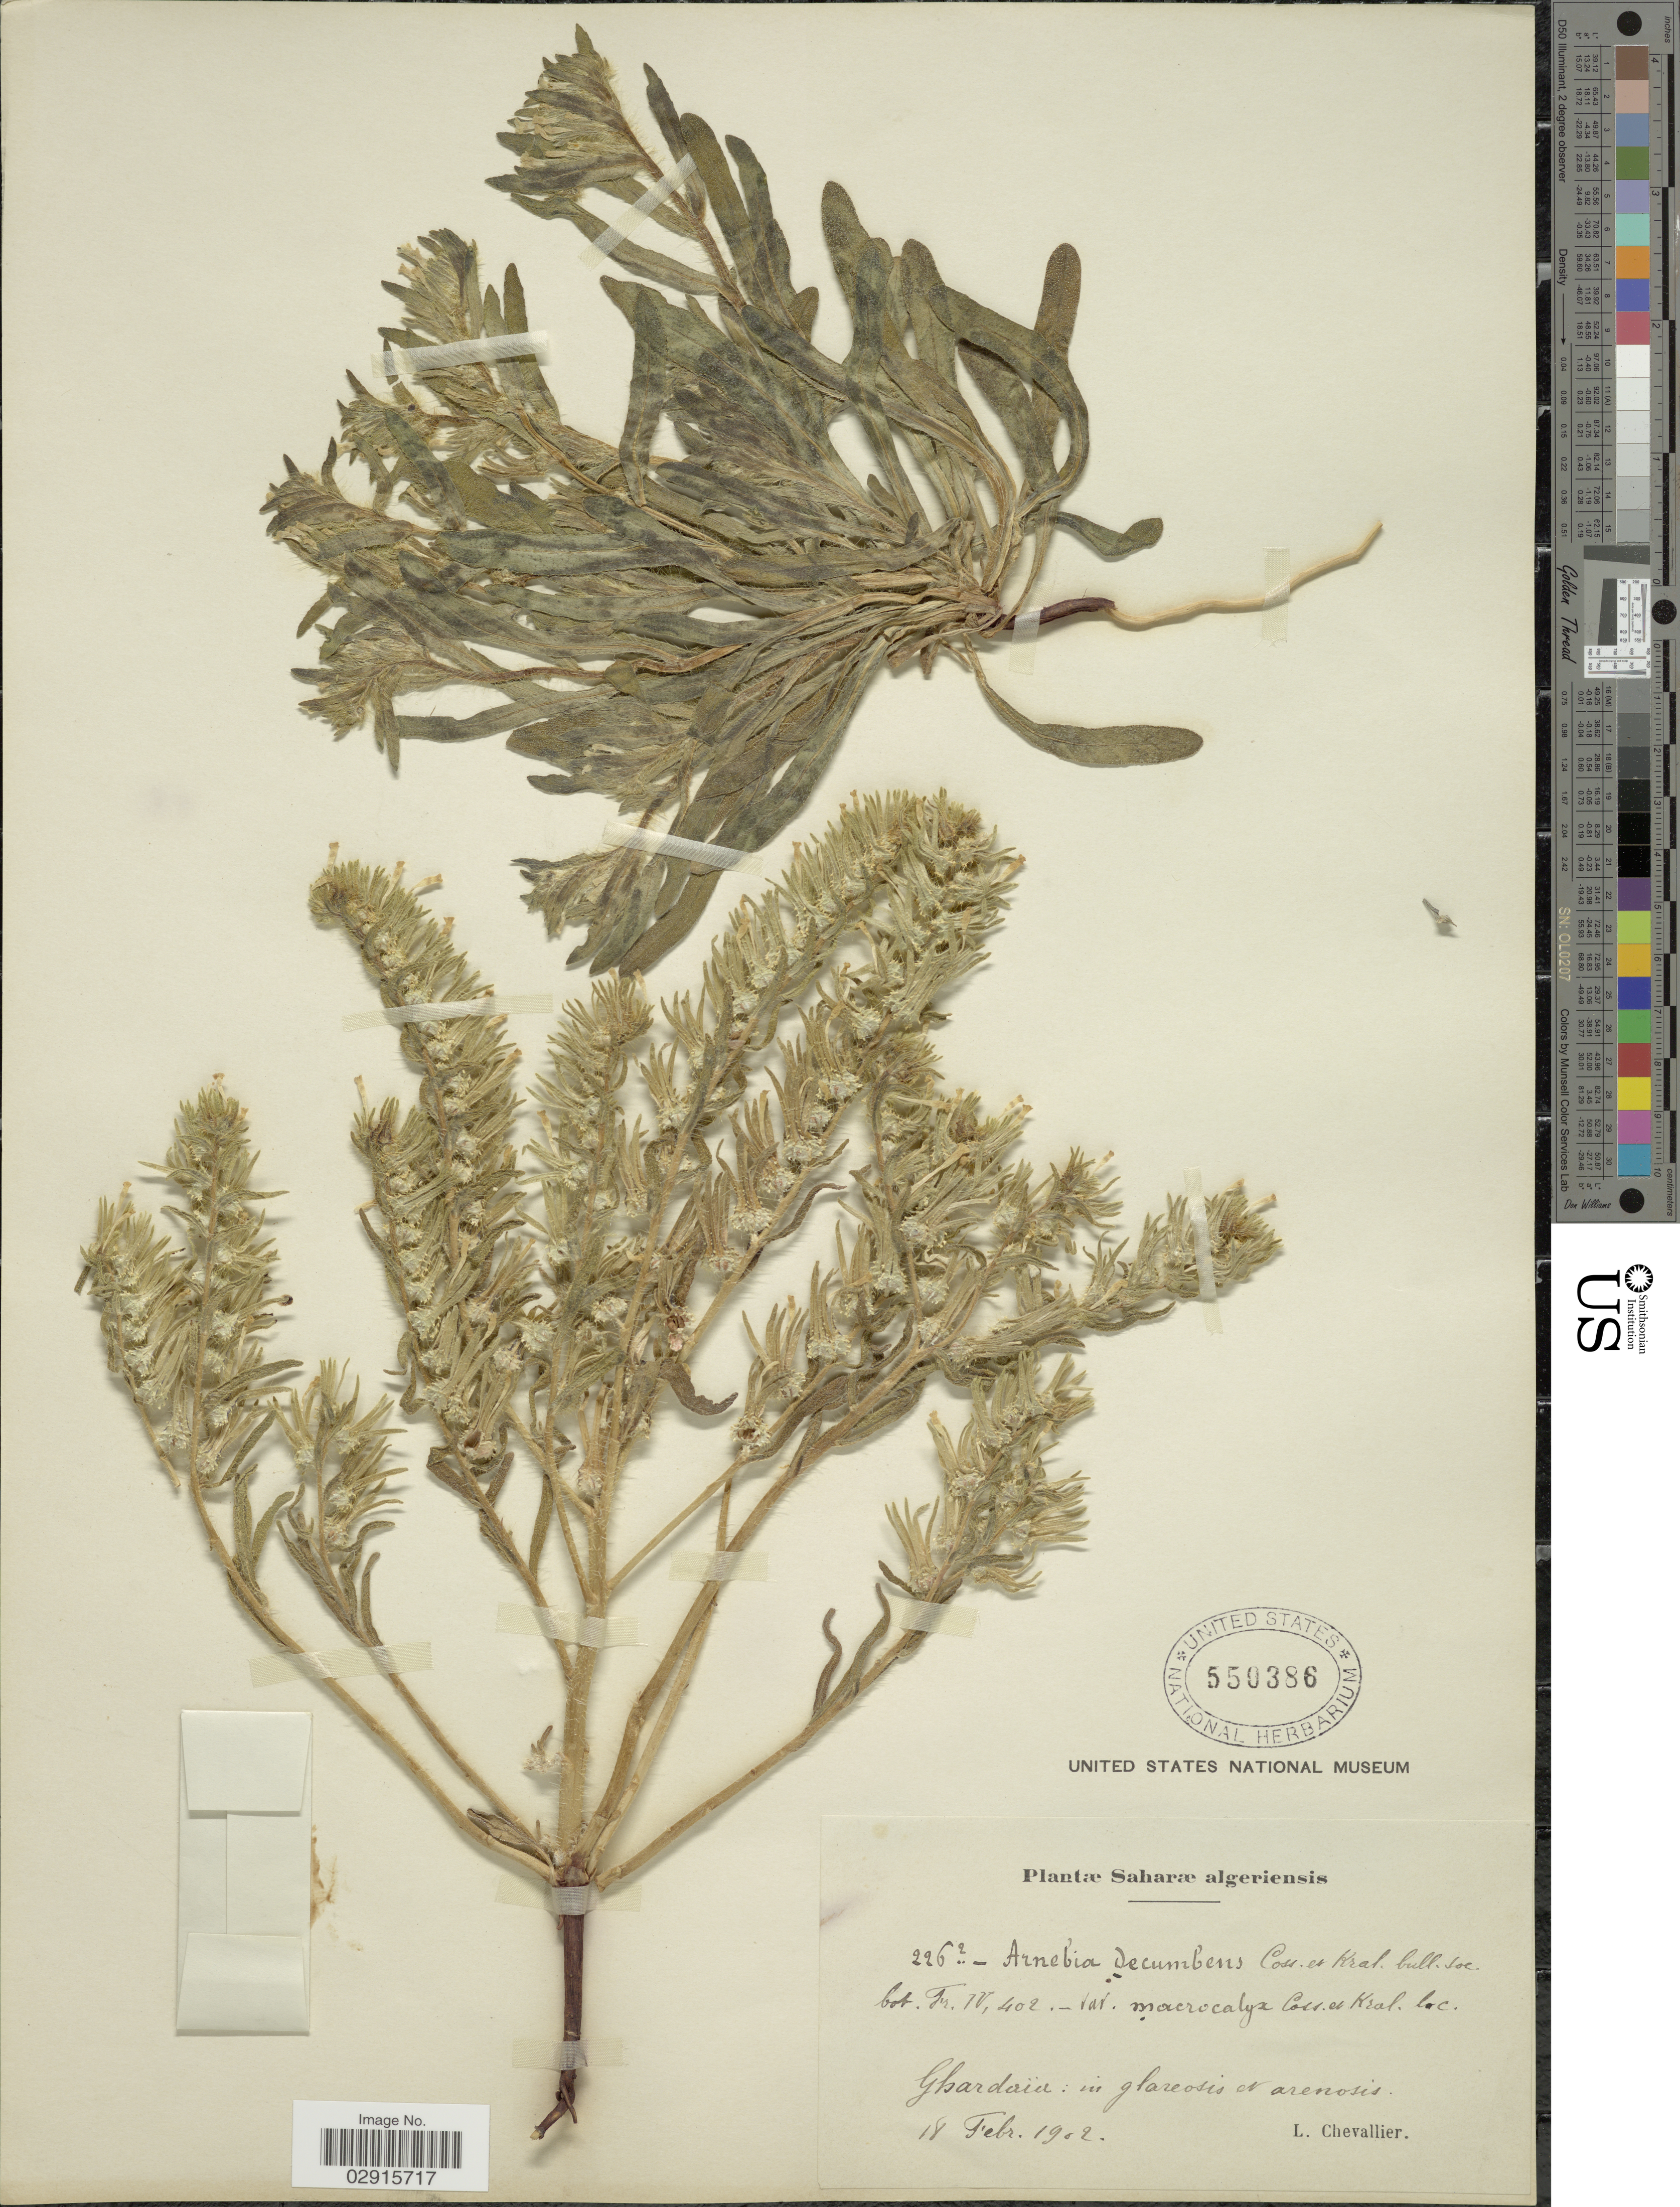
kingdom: Plantae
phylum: Tracheophyta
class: Magnoliopsida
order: Boraginales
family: Boraginaceae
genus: Arnebia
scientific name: Arnebia decumbens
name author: (Vent.) Coss. & Kralik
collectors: L. Chevallier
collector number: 2262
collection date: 1902-02-18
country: Algeria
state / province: Ghardaïa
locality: Saharæ algeriensis. In glareosis et arenosis.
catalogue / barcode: US 550386